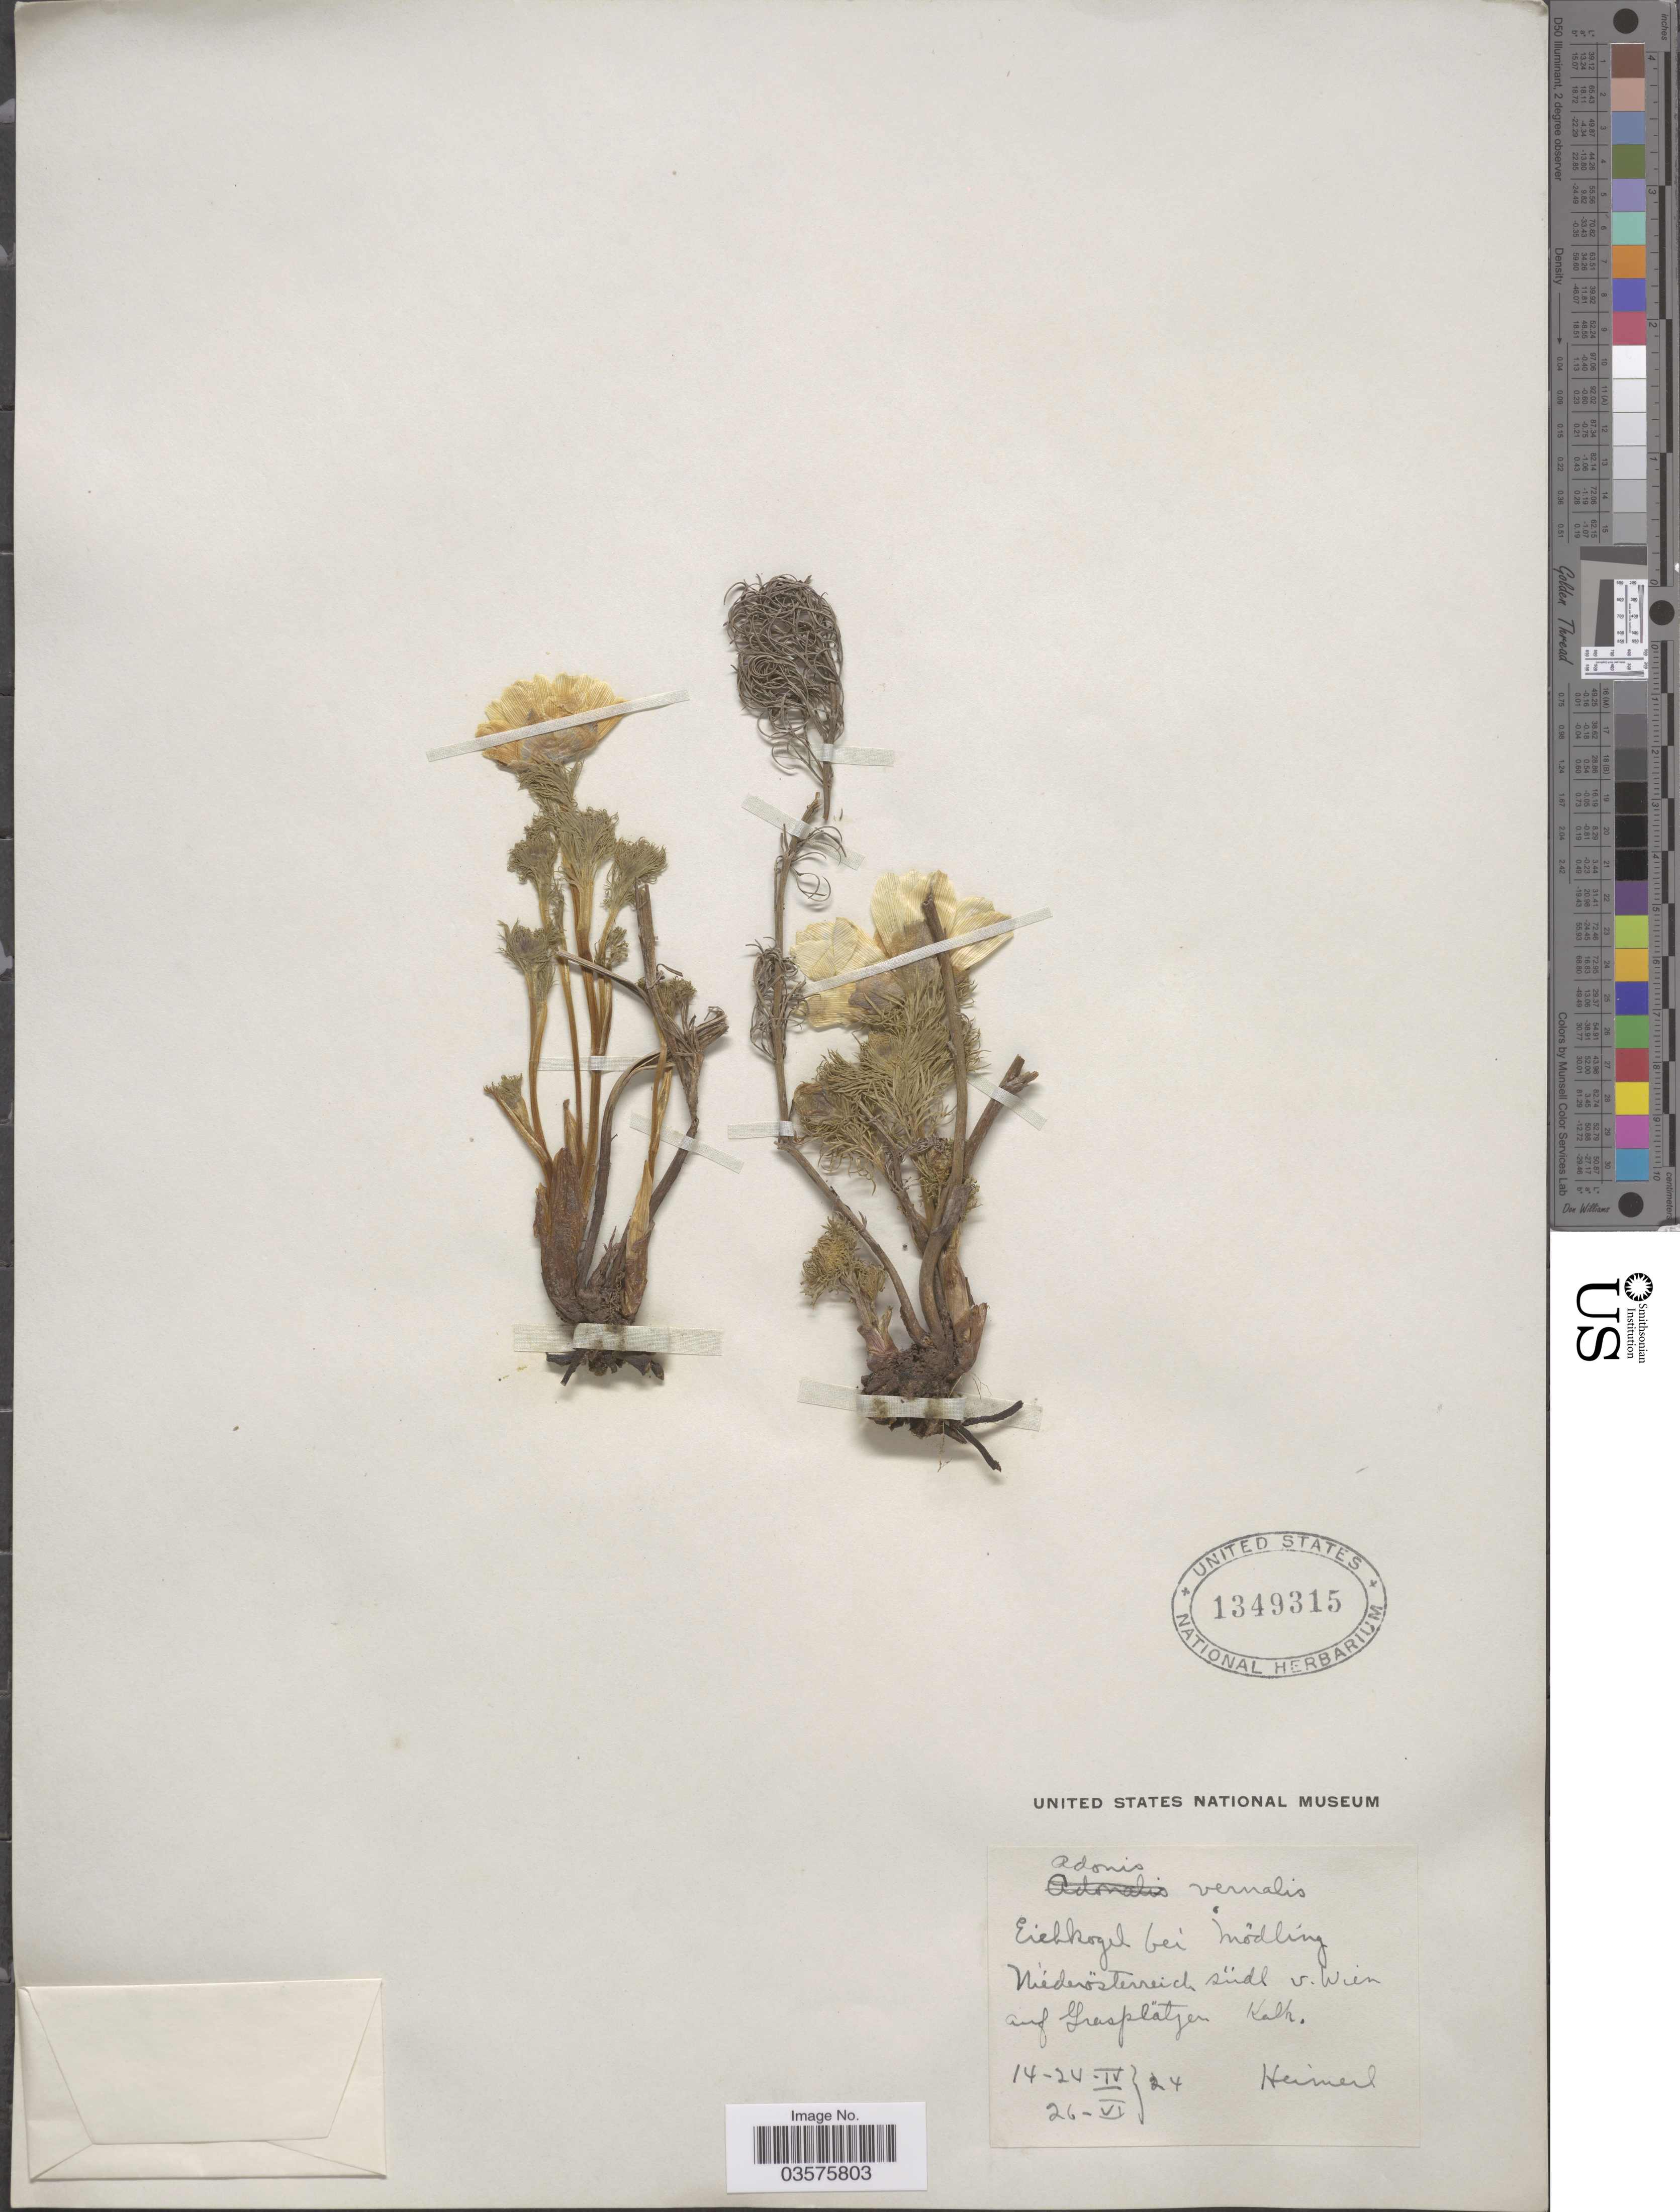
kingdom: Plantae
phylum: Tracheophyta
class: Magnoliopsida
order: Ranunculales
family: Ranunculaceae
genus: Adonis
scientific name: Adonis vernalis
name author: L.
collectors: Heimerl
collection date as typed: Transcribed d/m/y: 14/4/24 to 26/6/24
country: Austria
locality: Eichkogel [interpreted] bei Möddling. Niederösterreich südl v. Wien auf Grasplátjen [interpreted] Kalk [interpreted].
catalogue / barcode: US 1349315